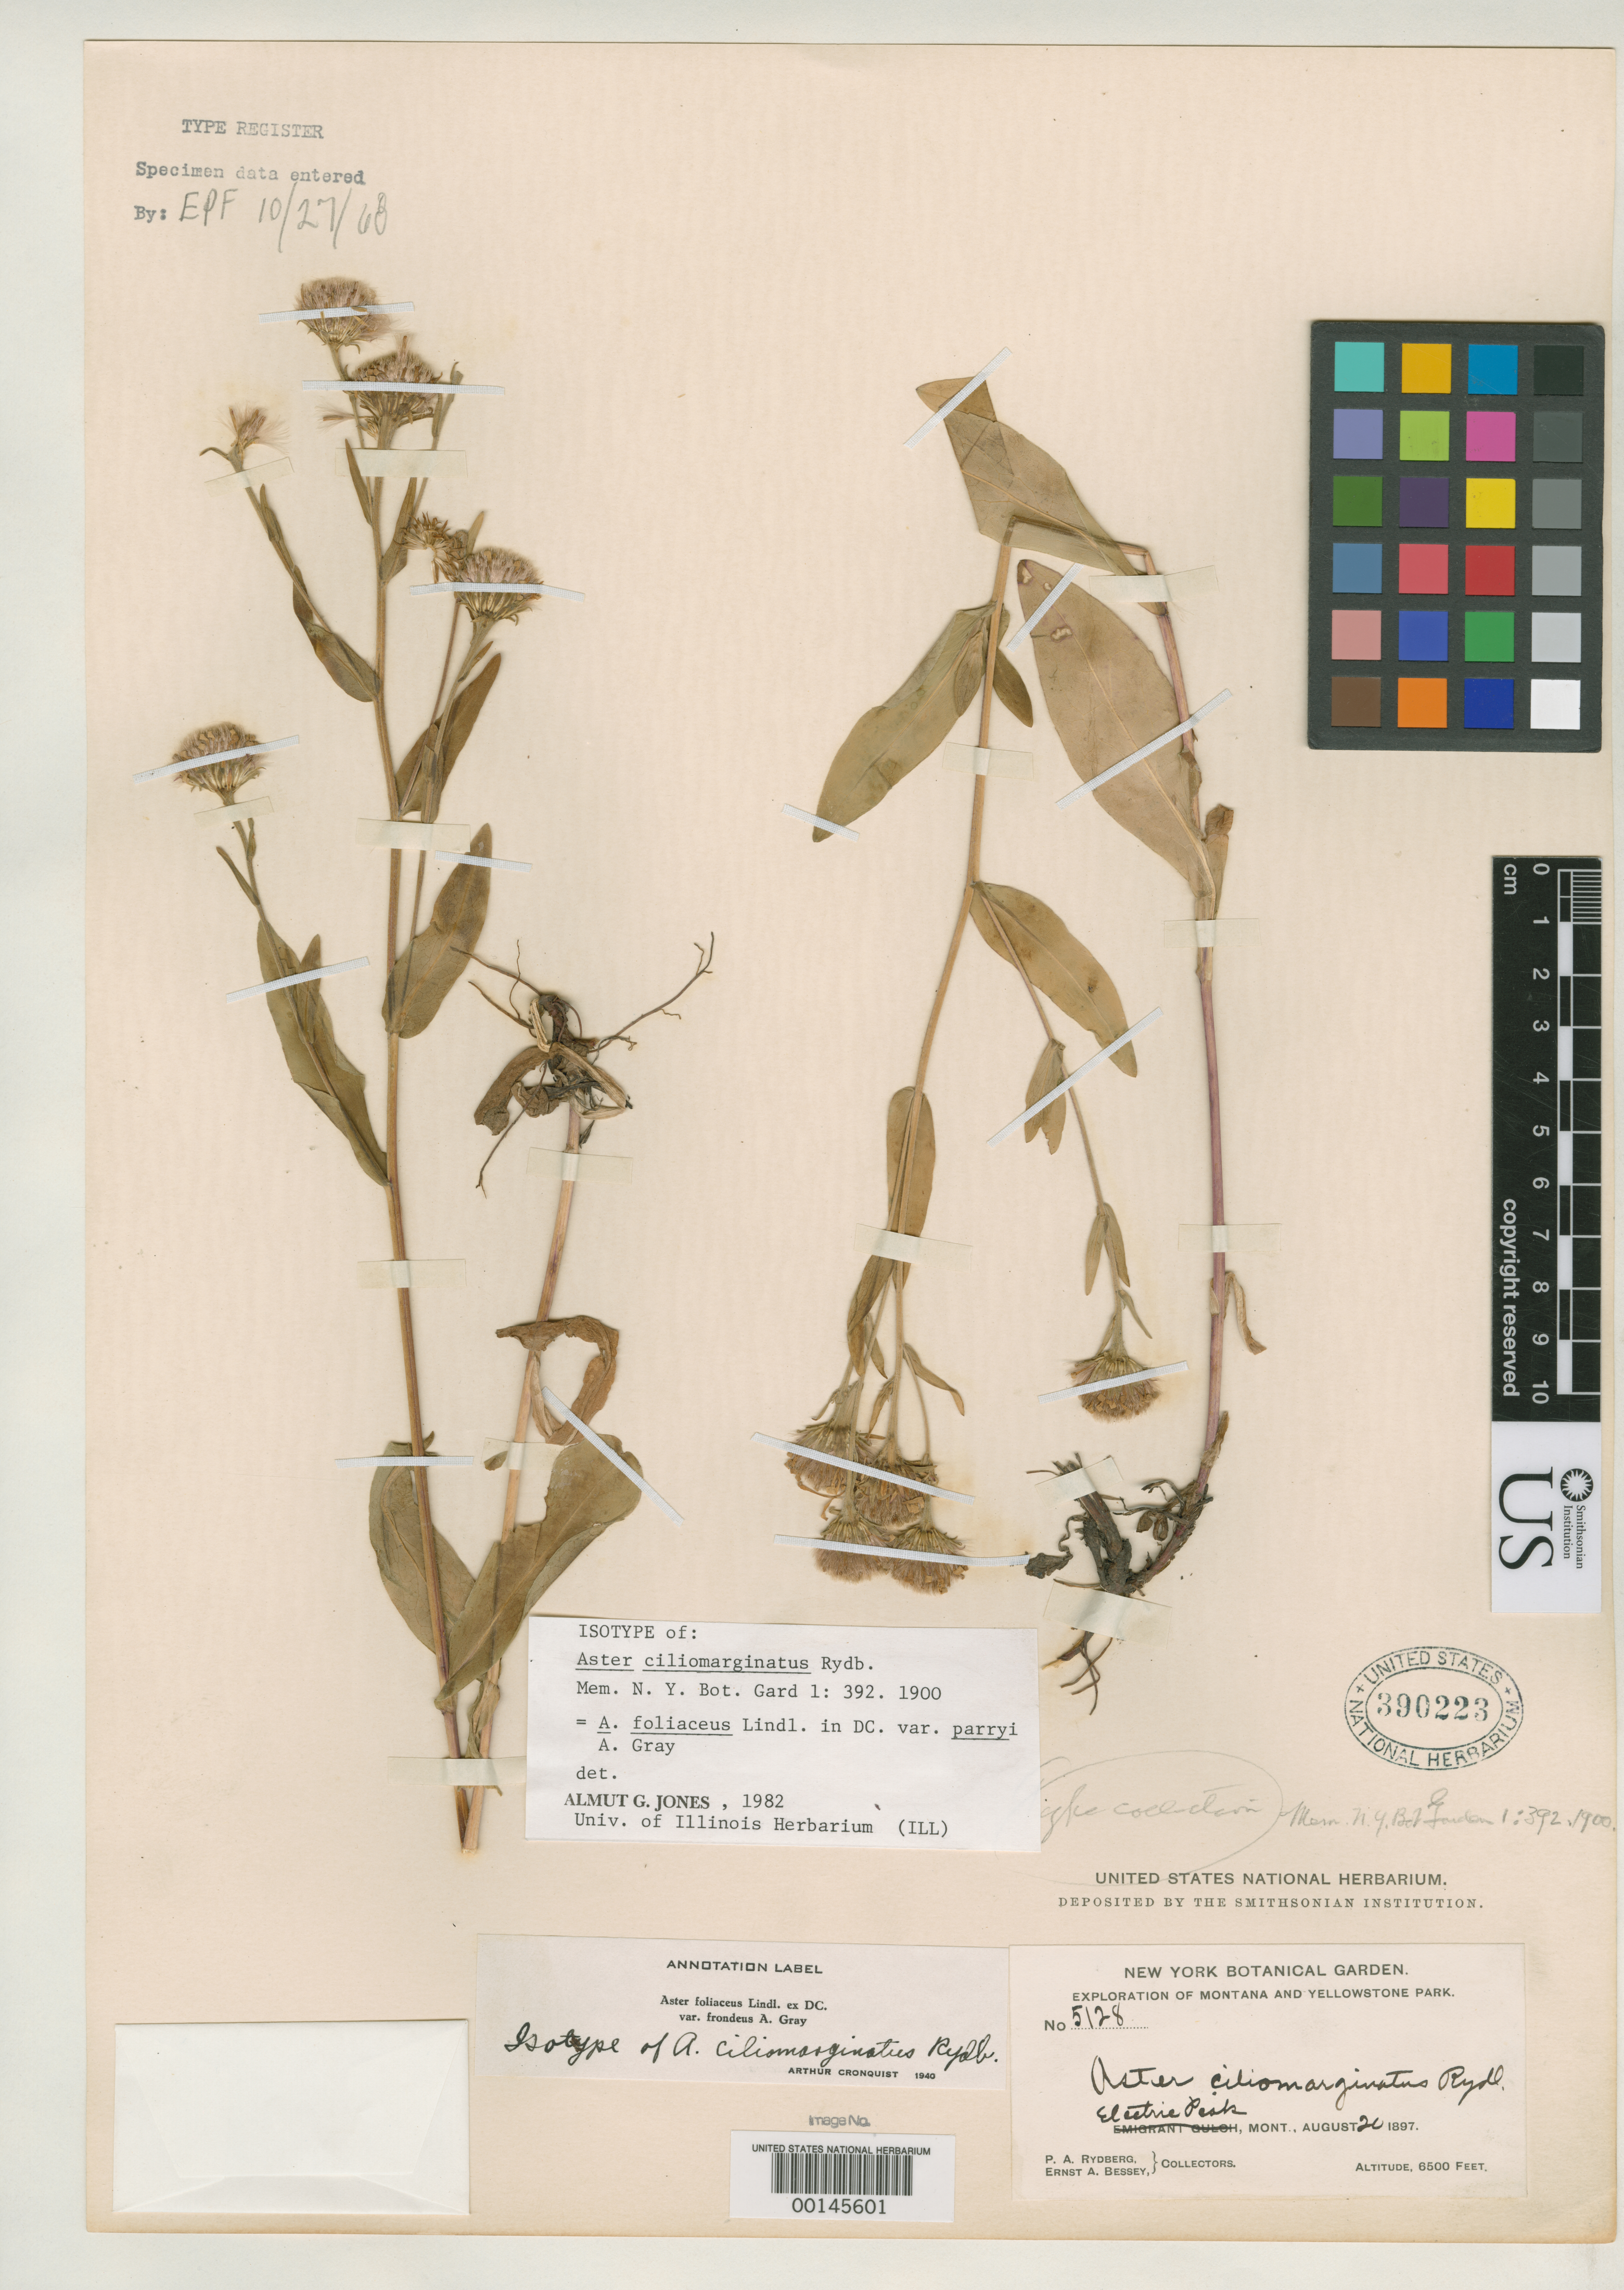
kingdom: Plantae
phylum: Tracheophyta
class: Magnoliopsida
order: Asterales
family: Asteraceae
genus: Aster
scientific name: Aster ciliomarginatus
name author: Rydb.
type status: Isotype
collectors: P. A. Rydberg & E. Bessey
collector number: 5128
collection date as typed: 20 Aug 1897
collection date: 1897-08-20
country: United States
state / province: Montana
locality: Yellowstone National Park.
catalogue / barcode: US 390223